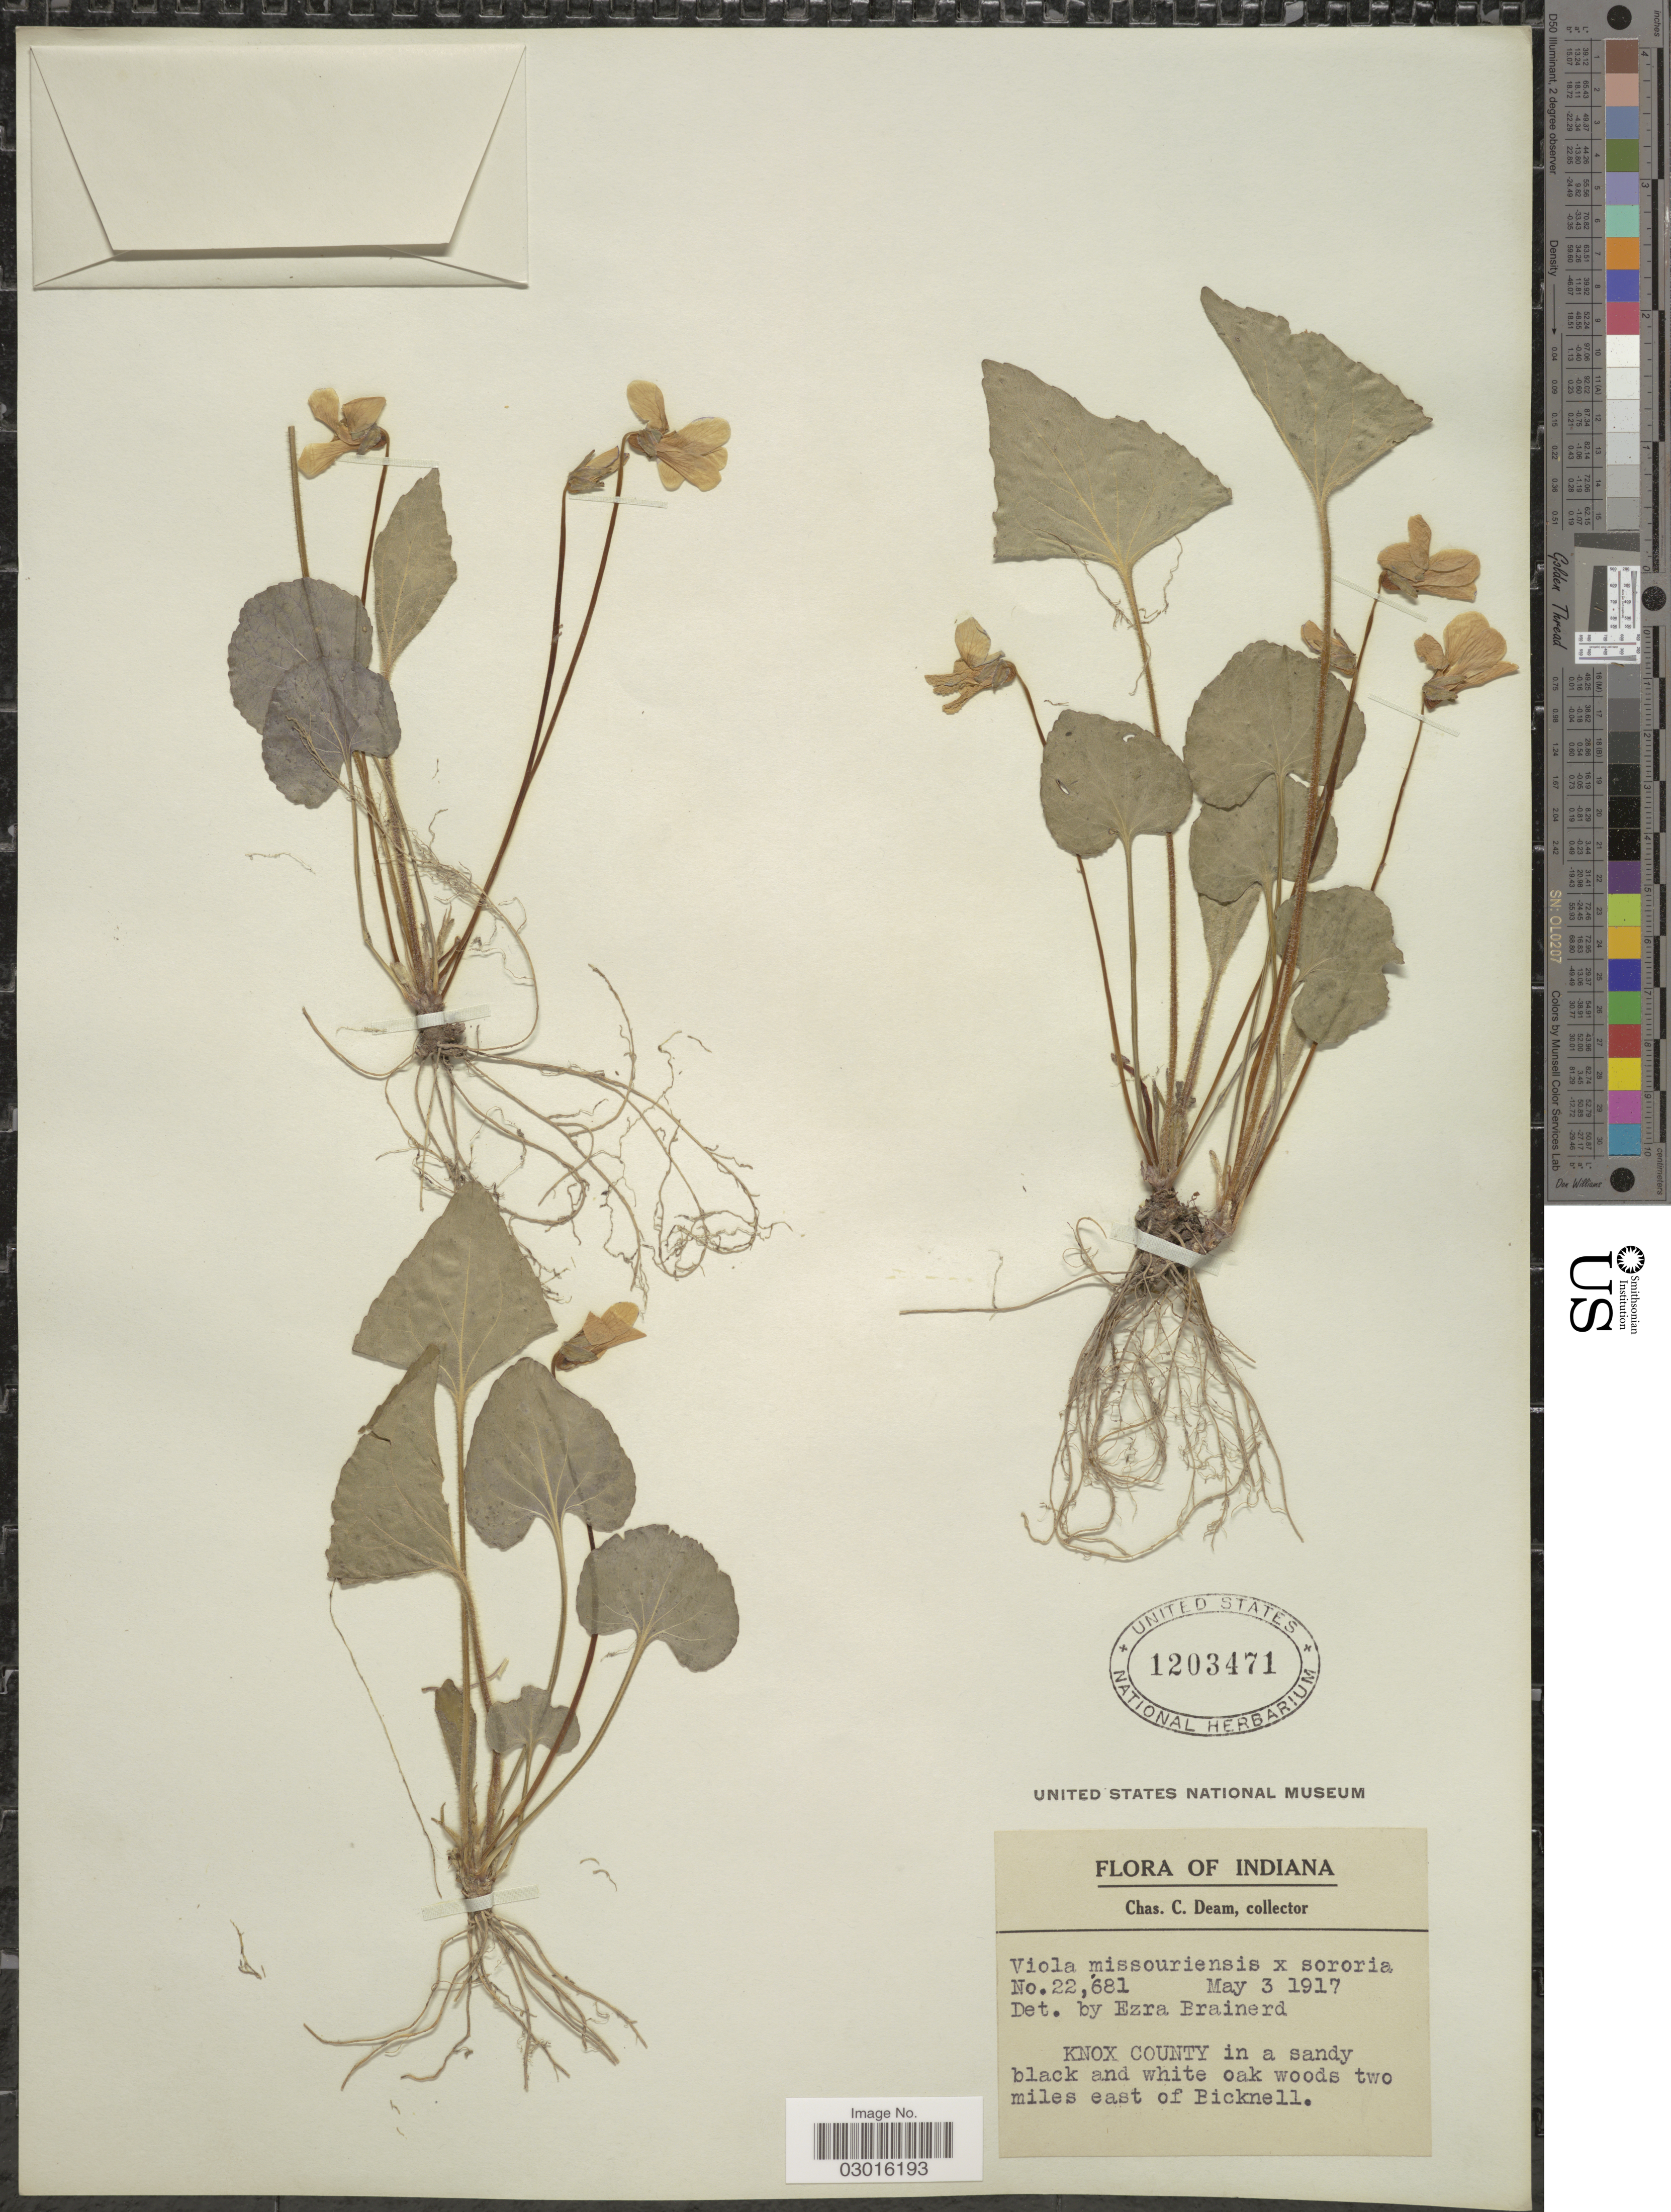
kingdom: Plantae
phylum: Tracheophyta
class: Magnoliopsida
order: Malpighiales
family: Violaceae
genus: Viola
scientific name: Viola missouriensis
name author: Greene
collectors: C. Deam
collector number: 22681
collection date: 1917-05-03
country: United States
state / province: Indiana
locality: Knox County in a sandy black and white oak woods two miles east of Bicknell.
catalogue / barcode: US 1203471